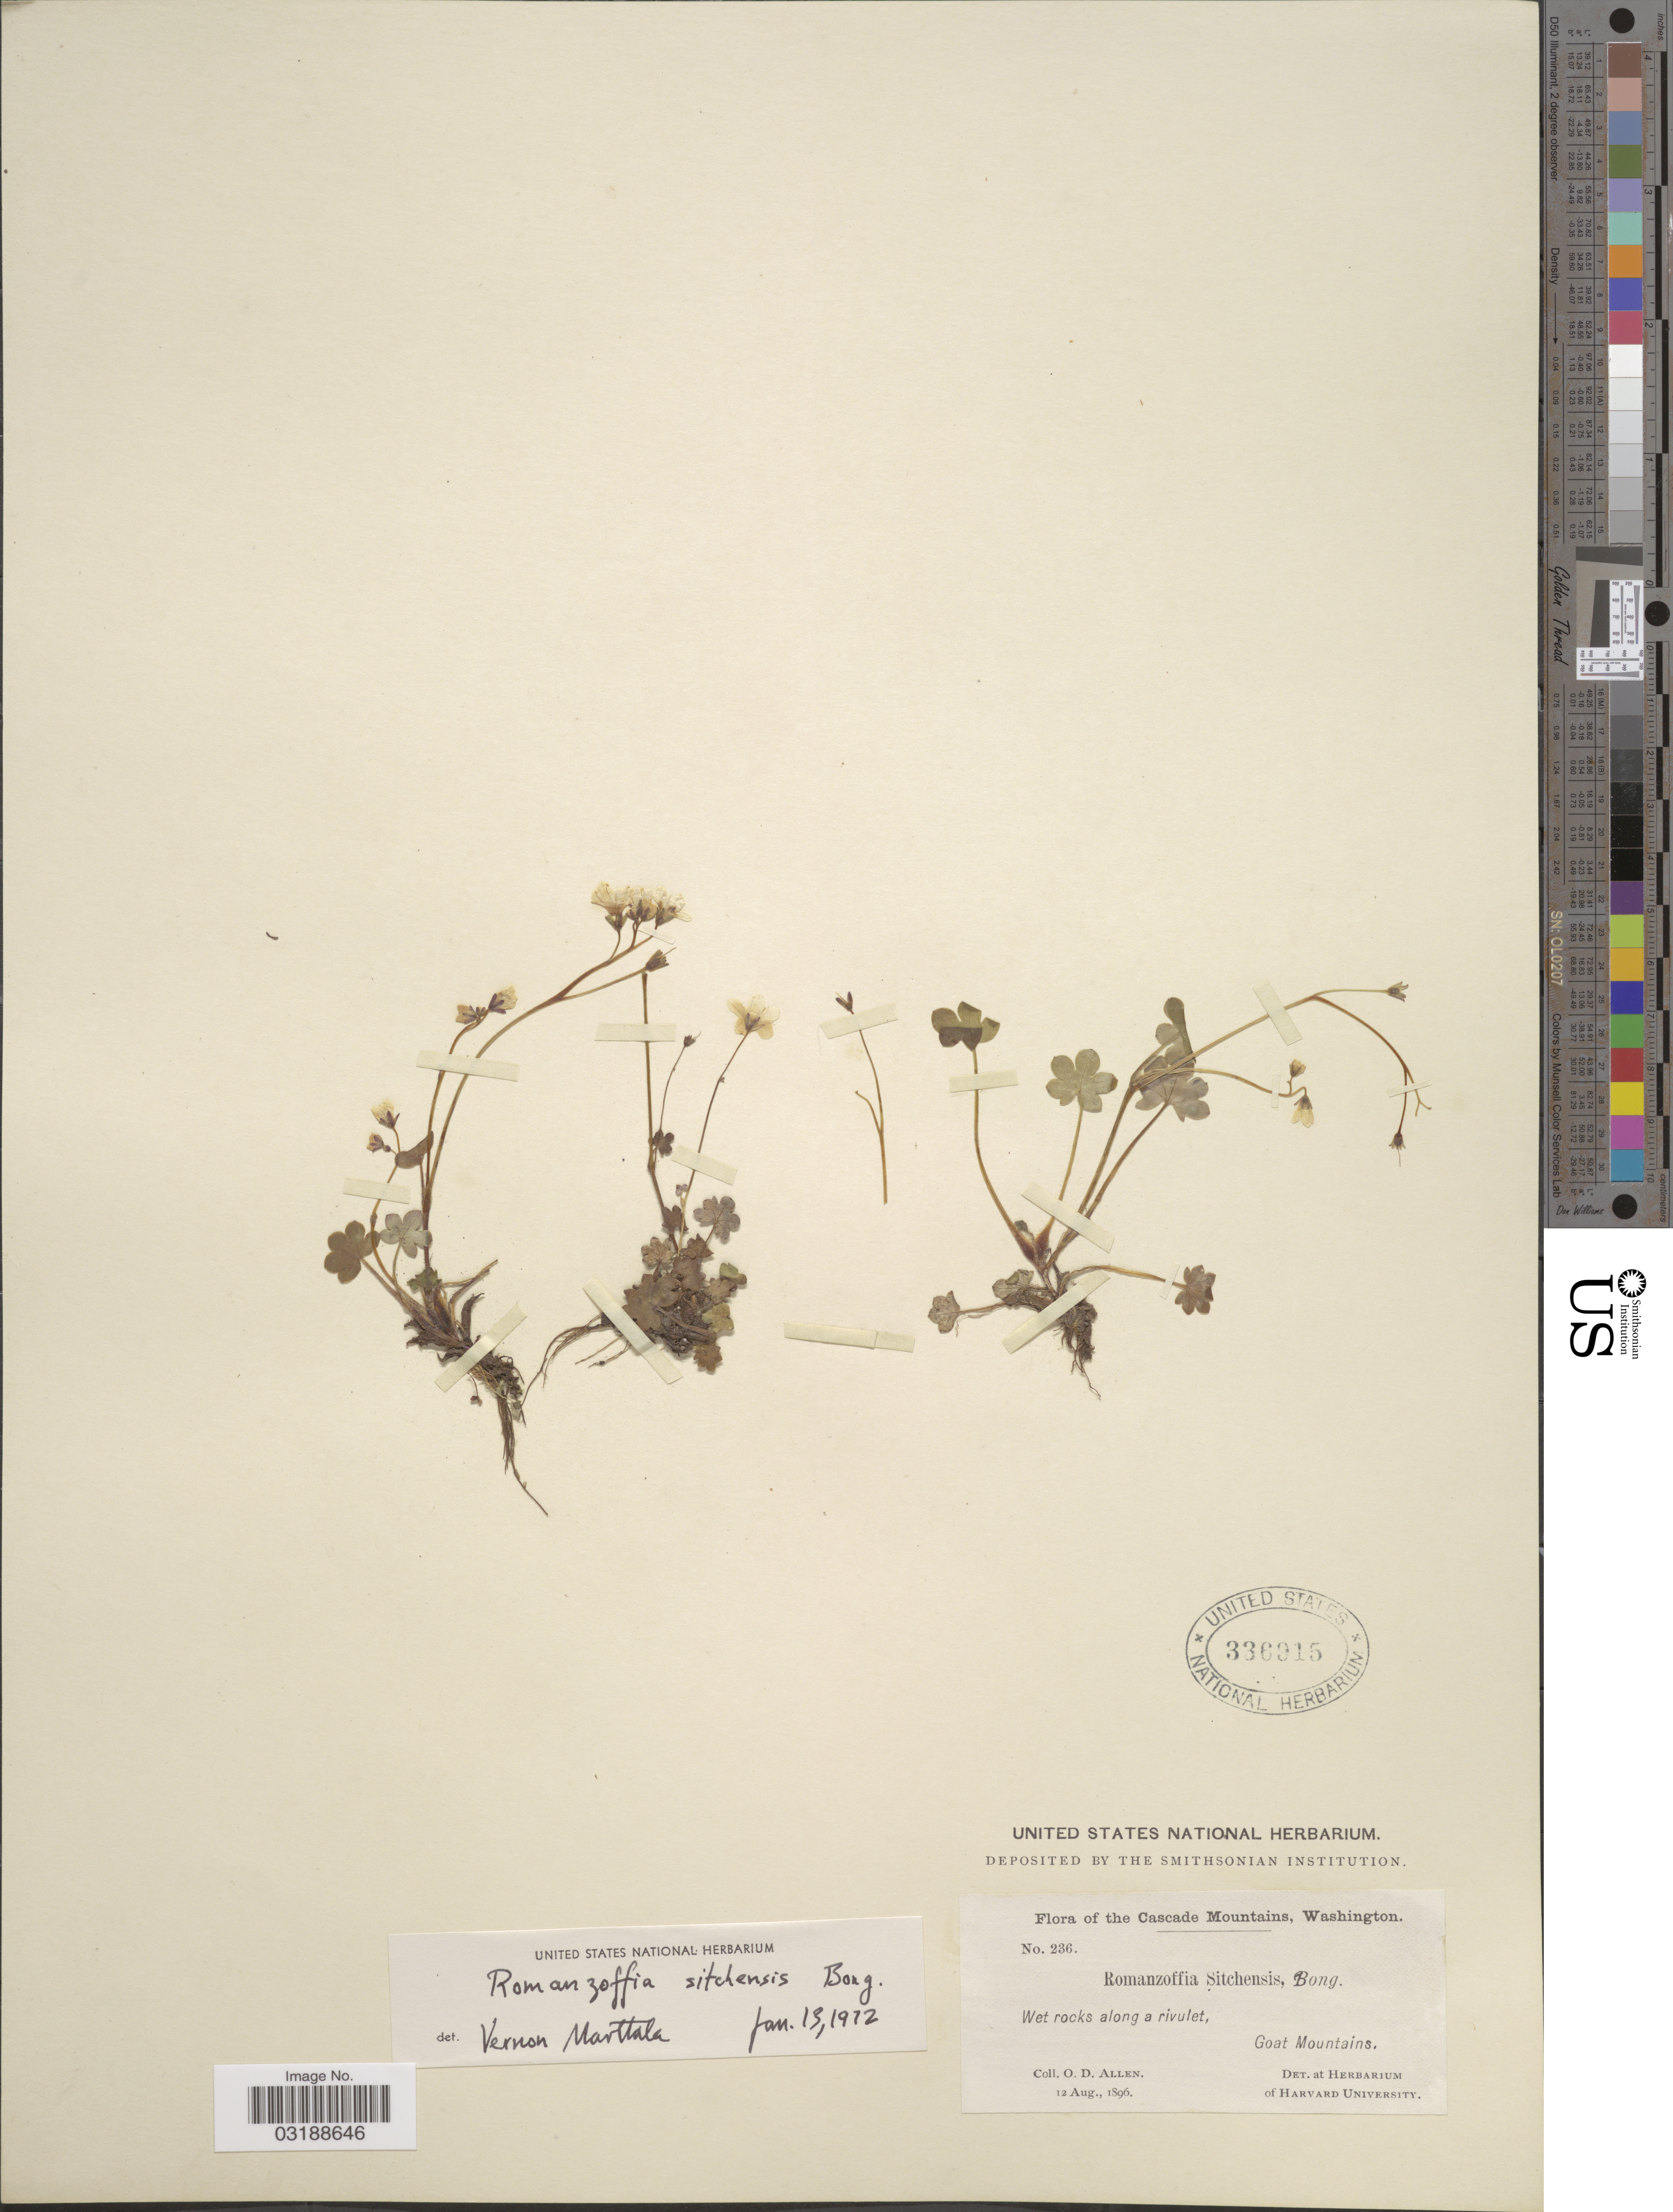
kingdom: Plantae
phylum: Tracheophyta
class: Magnoliopsida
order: Boraginales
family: Hydrophyllaceae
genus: Romanzoffia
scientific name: Romanzoffia sitchensis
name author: Bong.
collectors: O. D. Allen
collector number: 236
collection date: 1896-08-12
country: United States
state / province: Washington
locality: The Cascade Mountains, Goat Mountains.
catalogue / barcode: US 336915